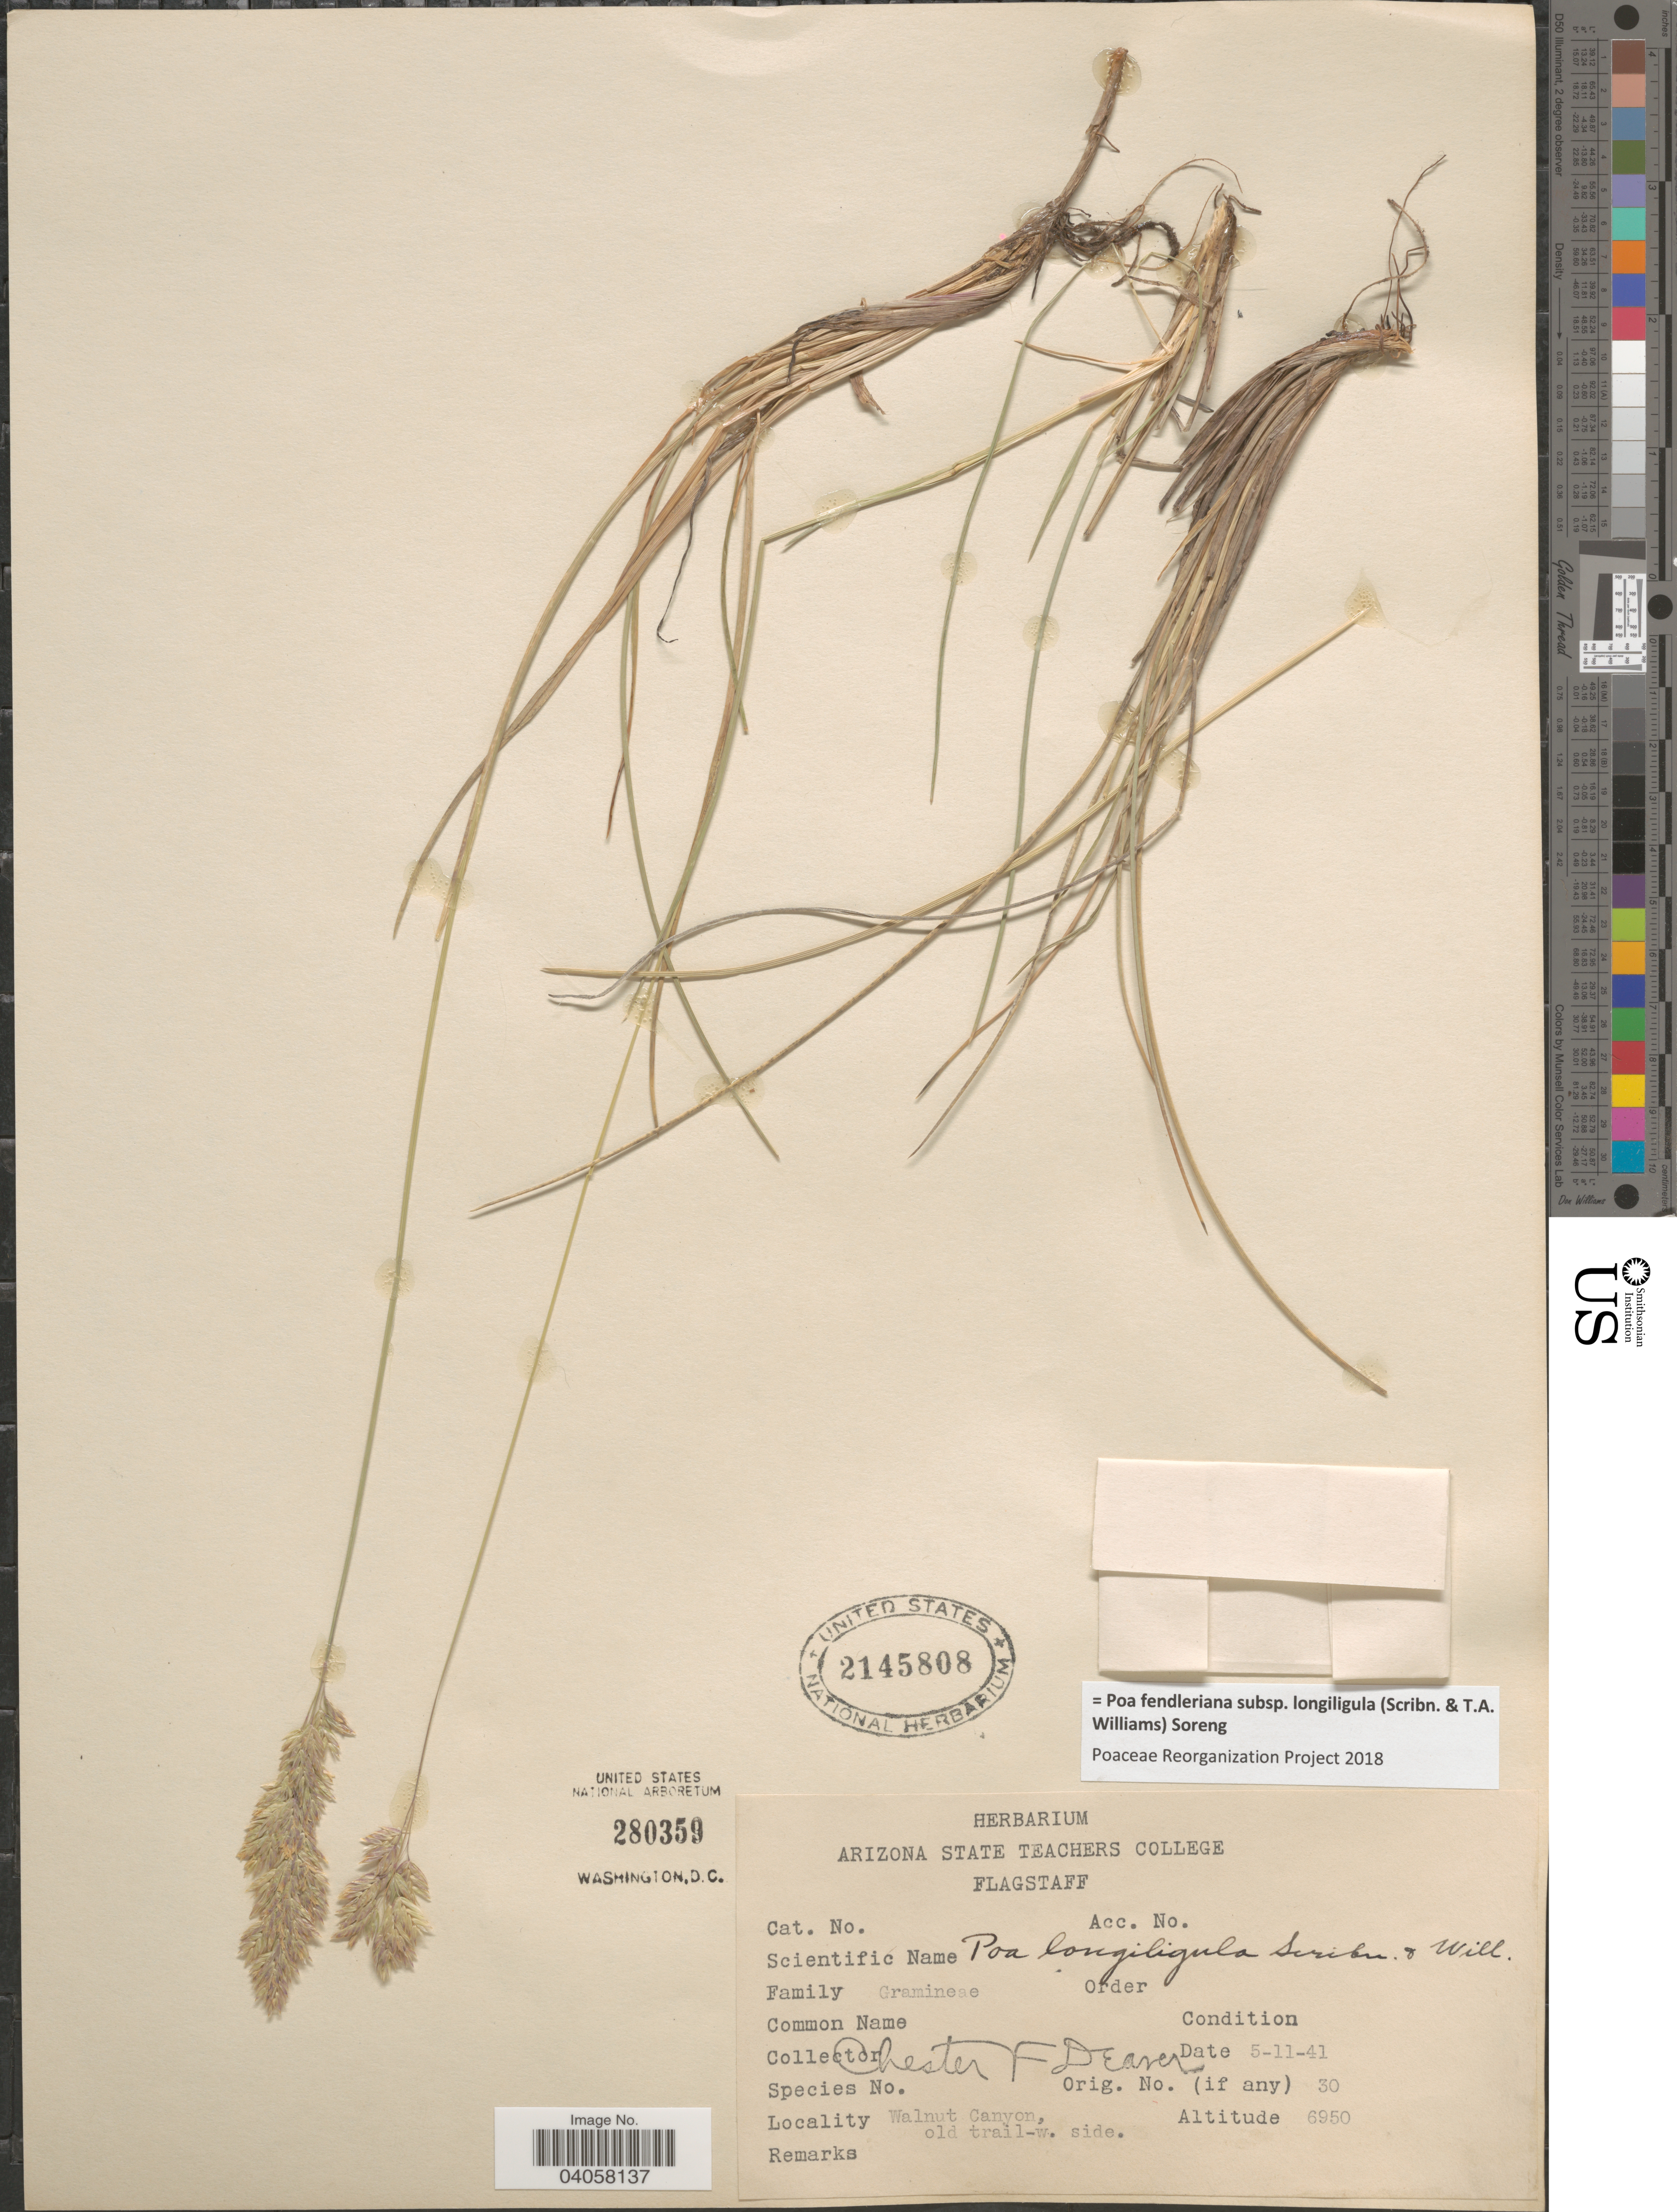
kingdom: Plantae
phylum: Tracheophyta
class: Liliopsida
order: Poales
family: Poaceae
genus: Poa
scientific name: Poa fendleriana subsp. longiligula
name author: (Scribn. & T.A. Williams) Soreng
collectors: C. Deaver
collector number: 30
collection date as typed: Transcribed d/m/y: 11/5/41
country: United States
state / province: Arizona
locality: Walnut Canyon, old trail-w. side.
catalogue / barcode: US 2145808